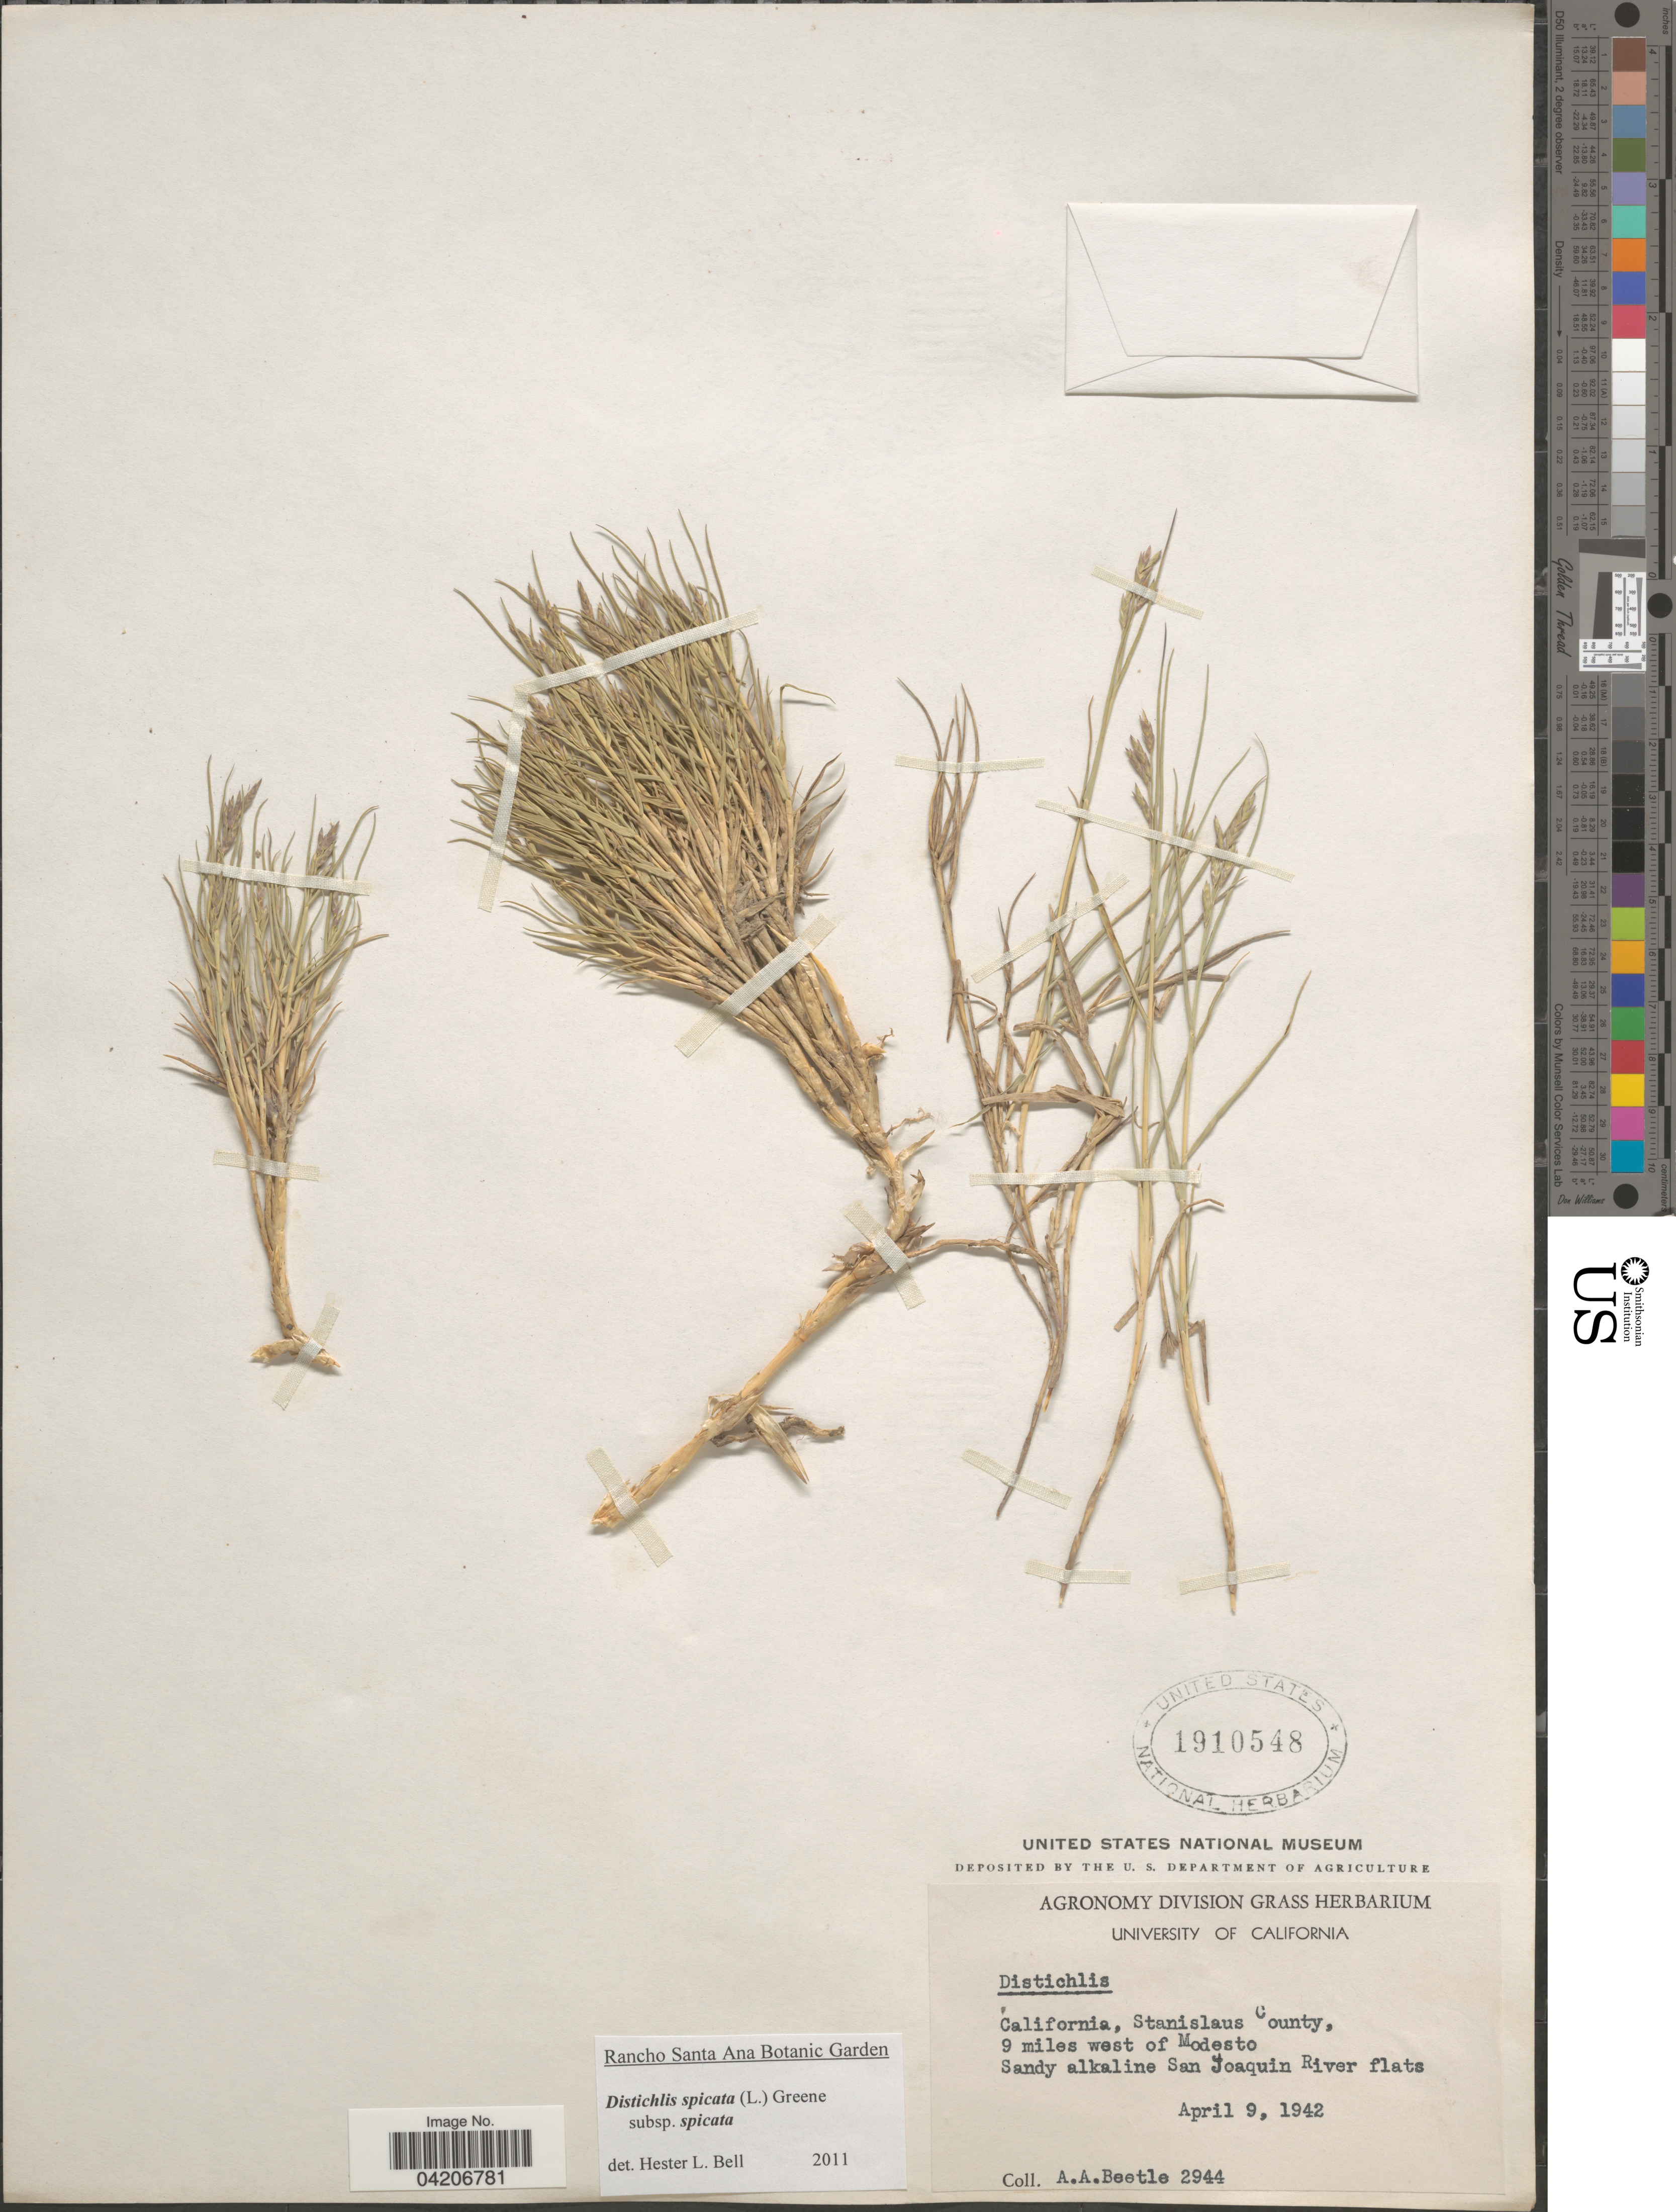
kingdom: Plantae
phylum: Tracheophyta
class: Liliopsida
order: Poales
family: Poaceae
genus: Distichlis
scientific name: Distichlis spicata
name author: (L.) Greene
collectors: A. A. Beetle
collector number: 2944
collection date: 1942-04-09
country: United States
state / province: California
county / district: Stanislaus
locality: Stanislaus County, 9 miles west of Modesto. Sandy alkaine San Joaquin River flats.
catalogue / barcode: US 1910548